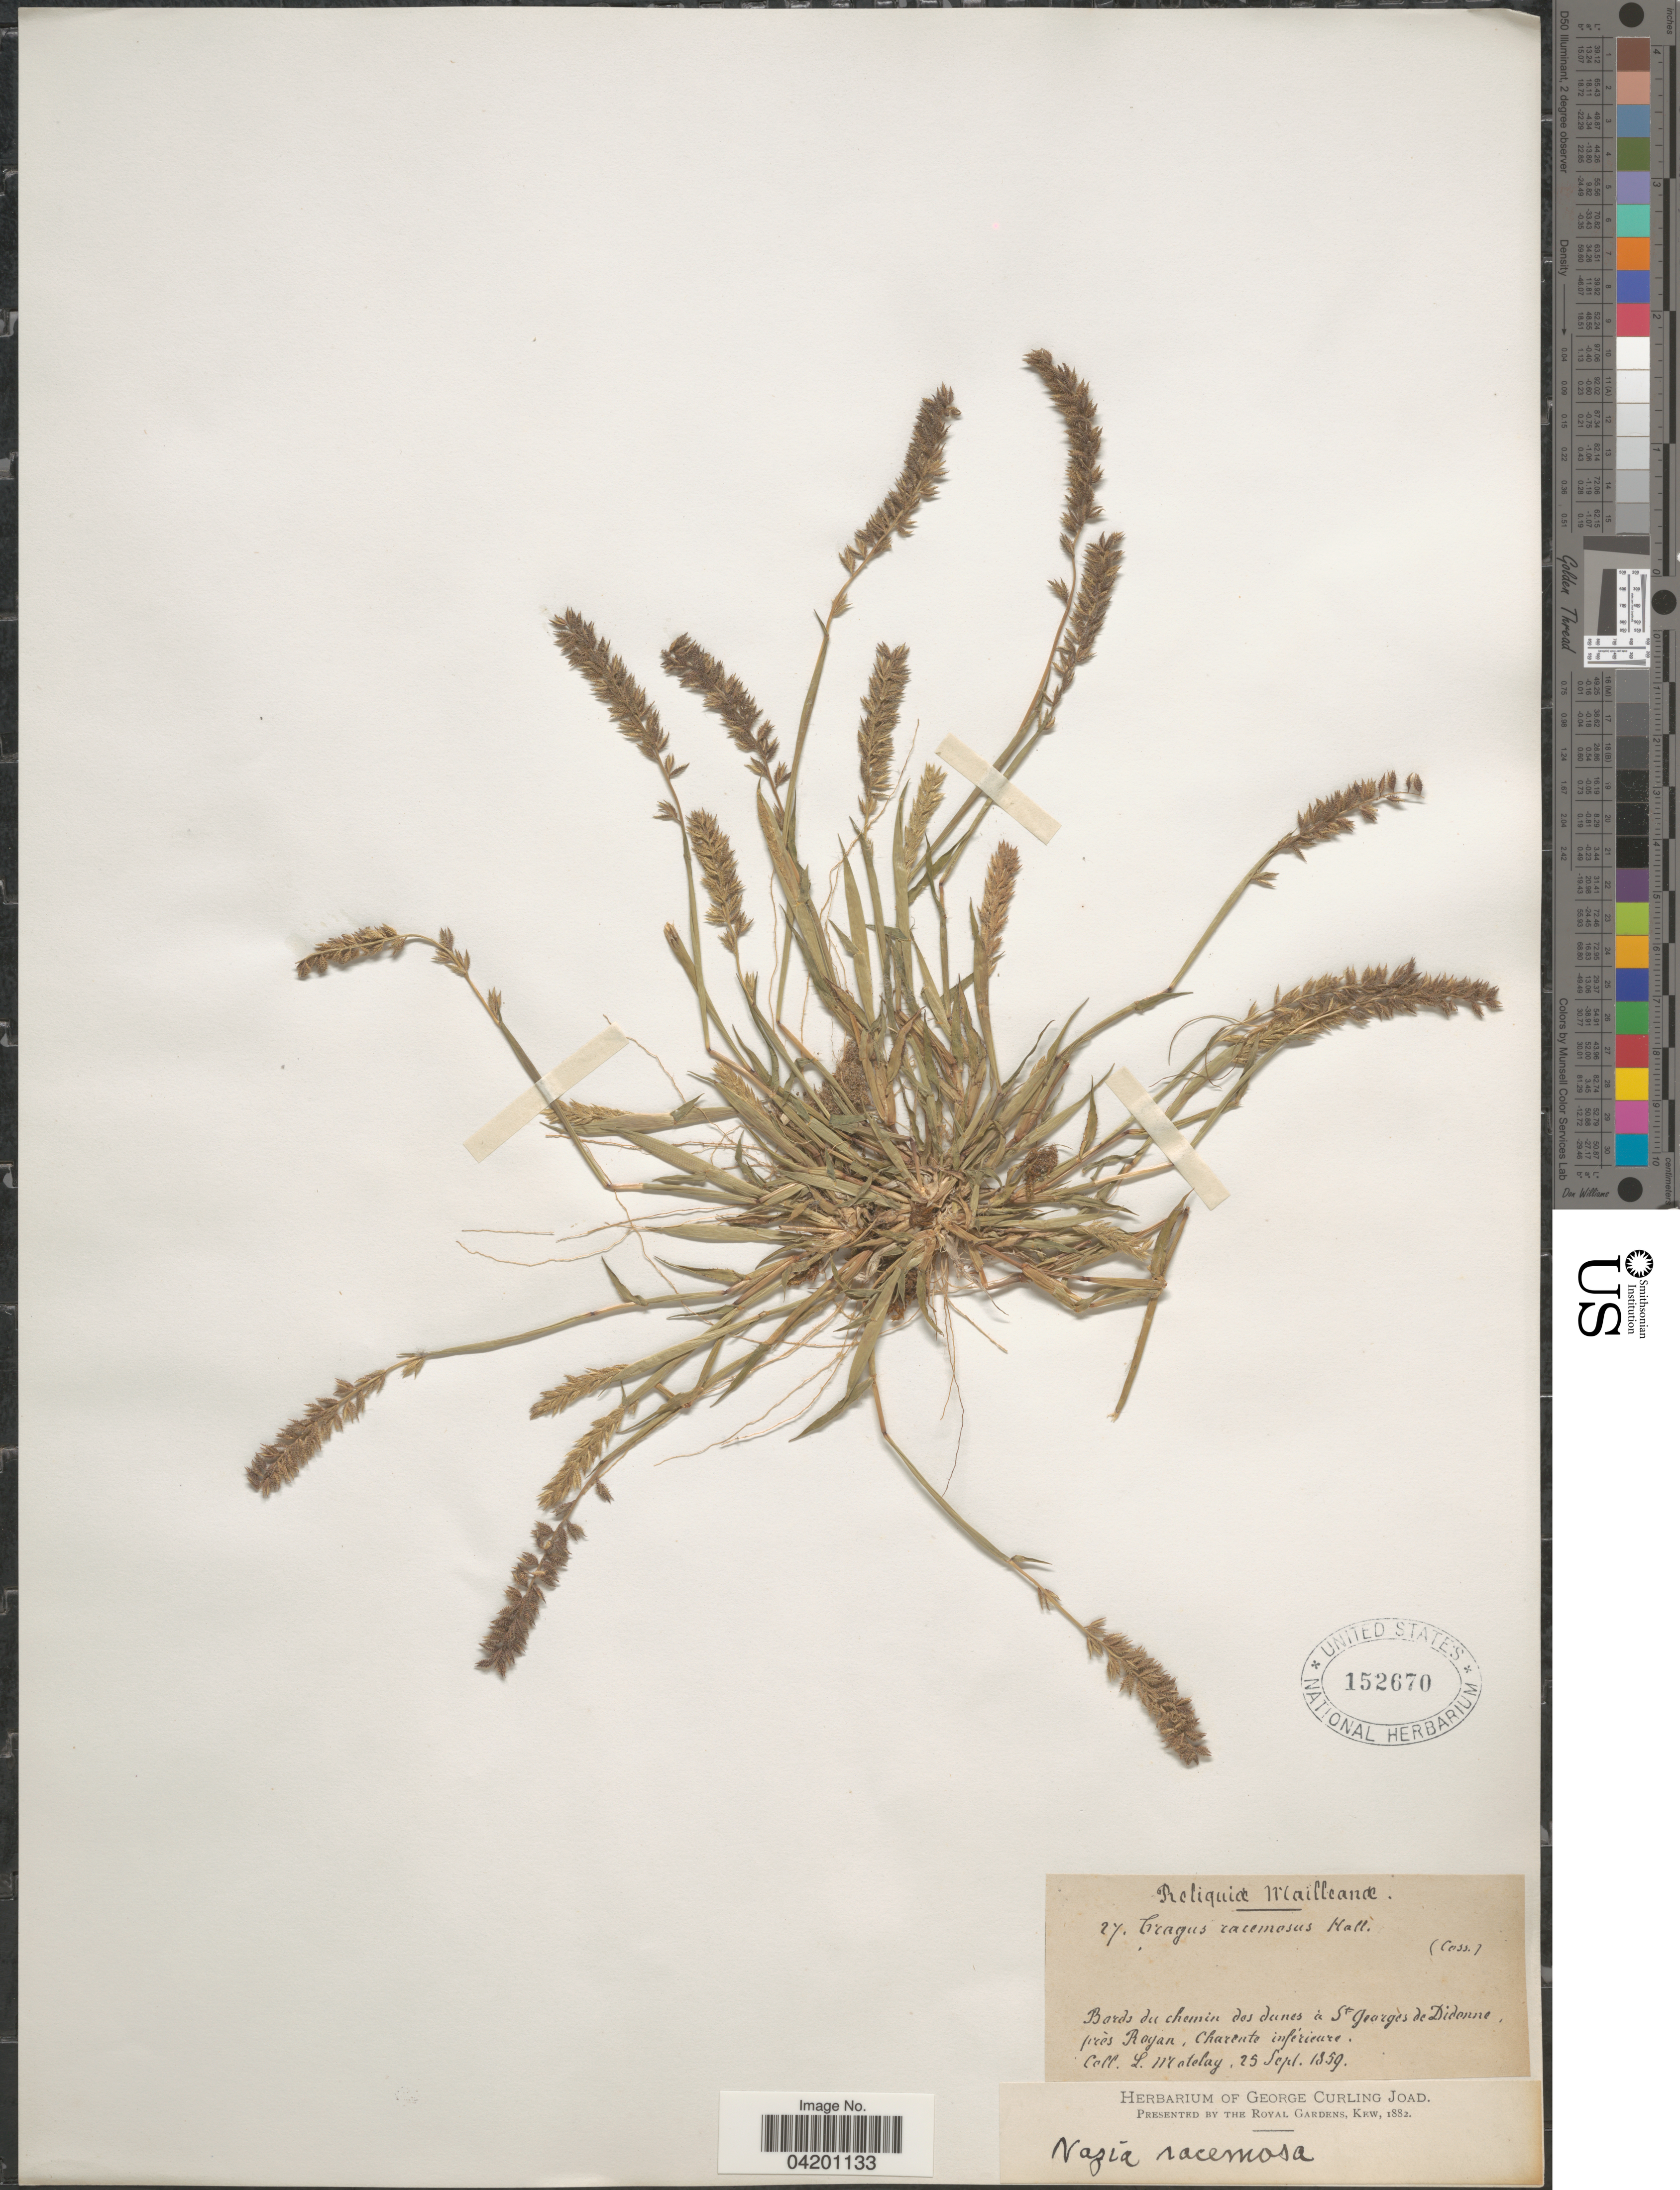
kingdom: Plantae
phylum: Tracheophyta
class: Liliopsida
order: Poales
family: Poaceae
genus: Tragus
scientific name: Tragus racemosus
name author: (L.) All.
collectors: L. Motelay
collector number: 27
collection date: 1859-09-25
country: France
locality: Bords du chemins des dunes à St Georges de Didonne, près Royan, Charente inférieure.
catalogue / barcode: US 152670